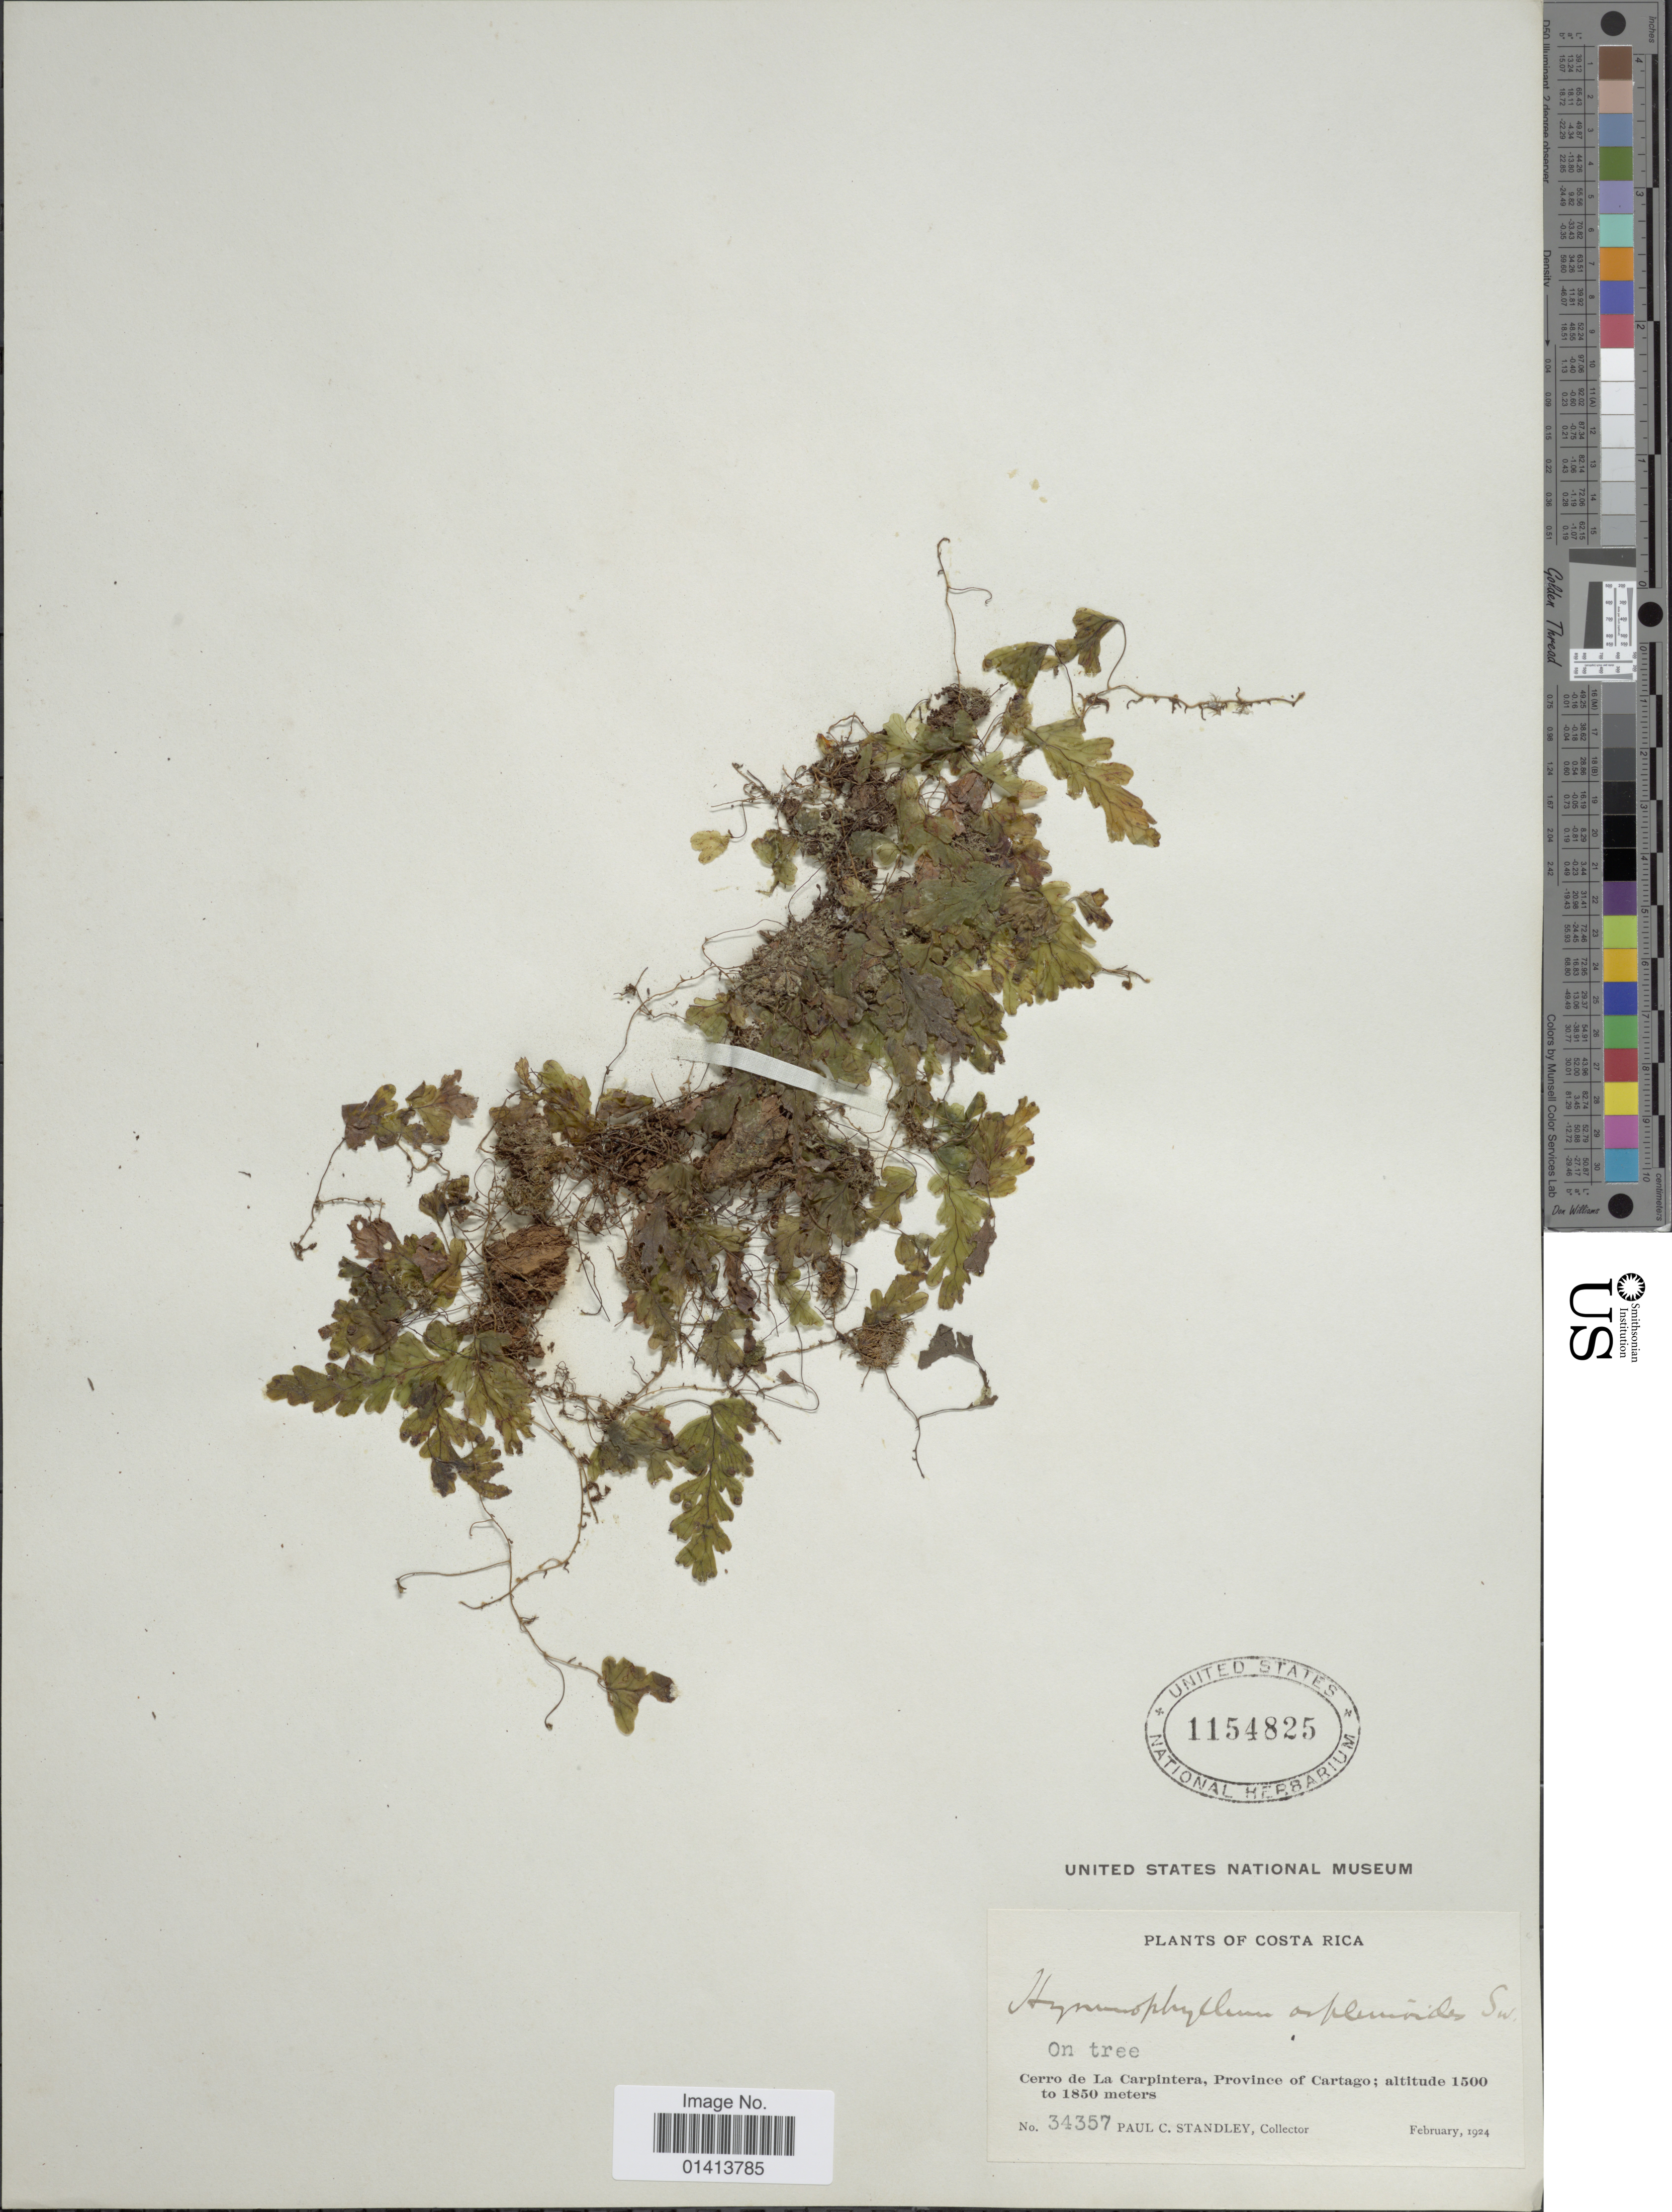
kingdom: Plantae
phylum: Tracheophyta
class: Polypodiopsida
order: Hymenophyllales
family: Hymenophyllaceae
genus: Hymenophyllum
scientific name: Hymenophyllum asplenioides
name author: (Sw.) Sw.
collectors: P. C. Standley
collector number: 34357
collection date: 1924-02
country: Costa Rica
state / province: Cartago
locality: Cerro de La Carpintera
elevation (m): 1500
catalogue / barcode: US 1154825